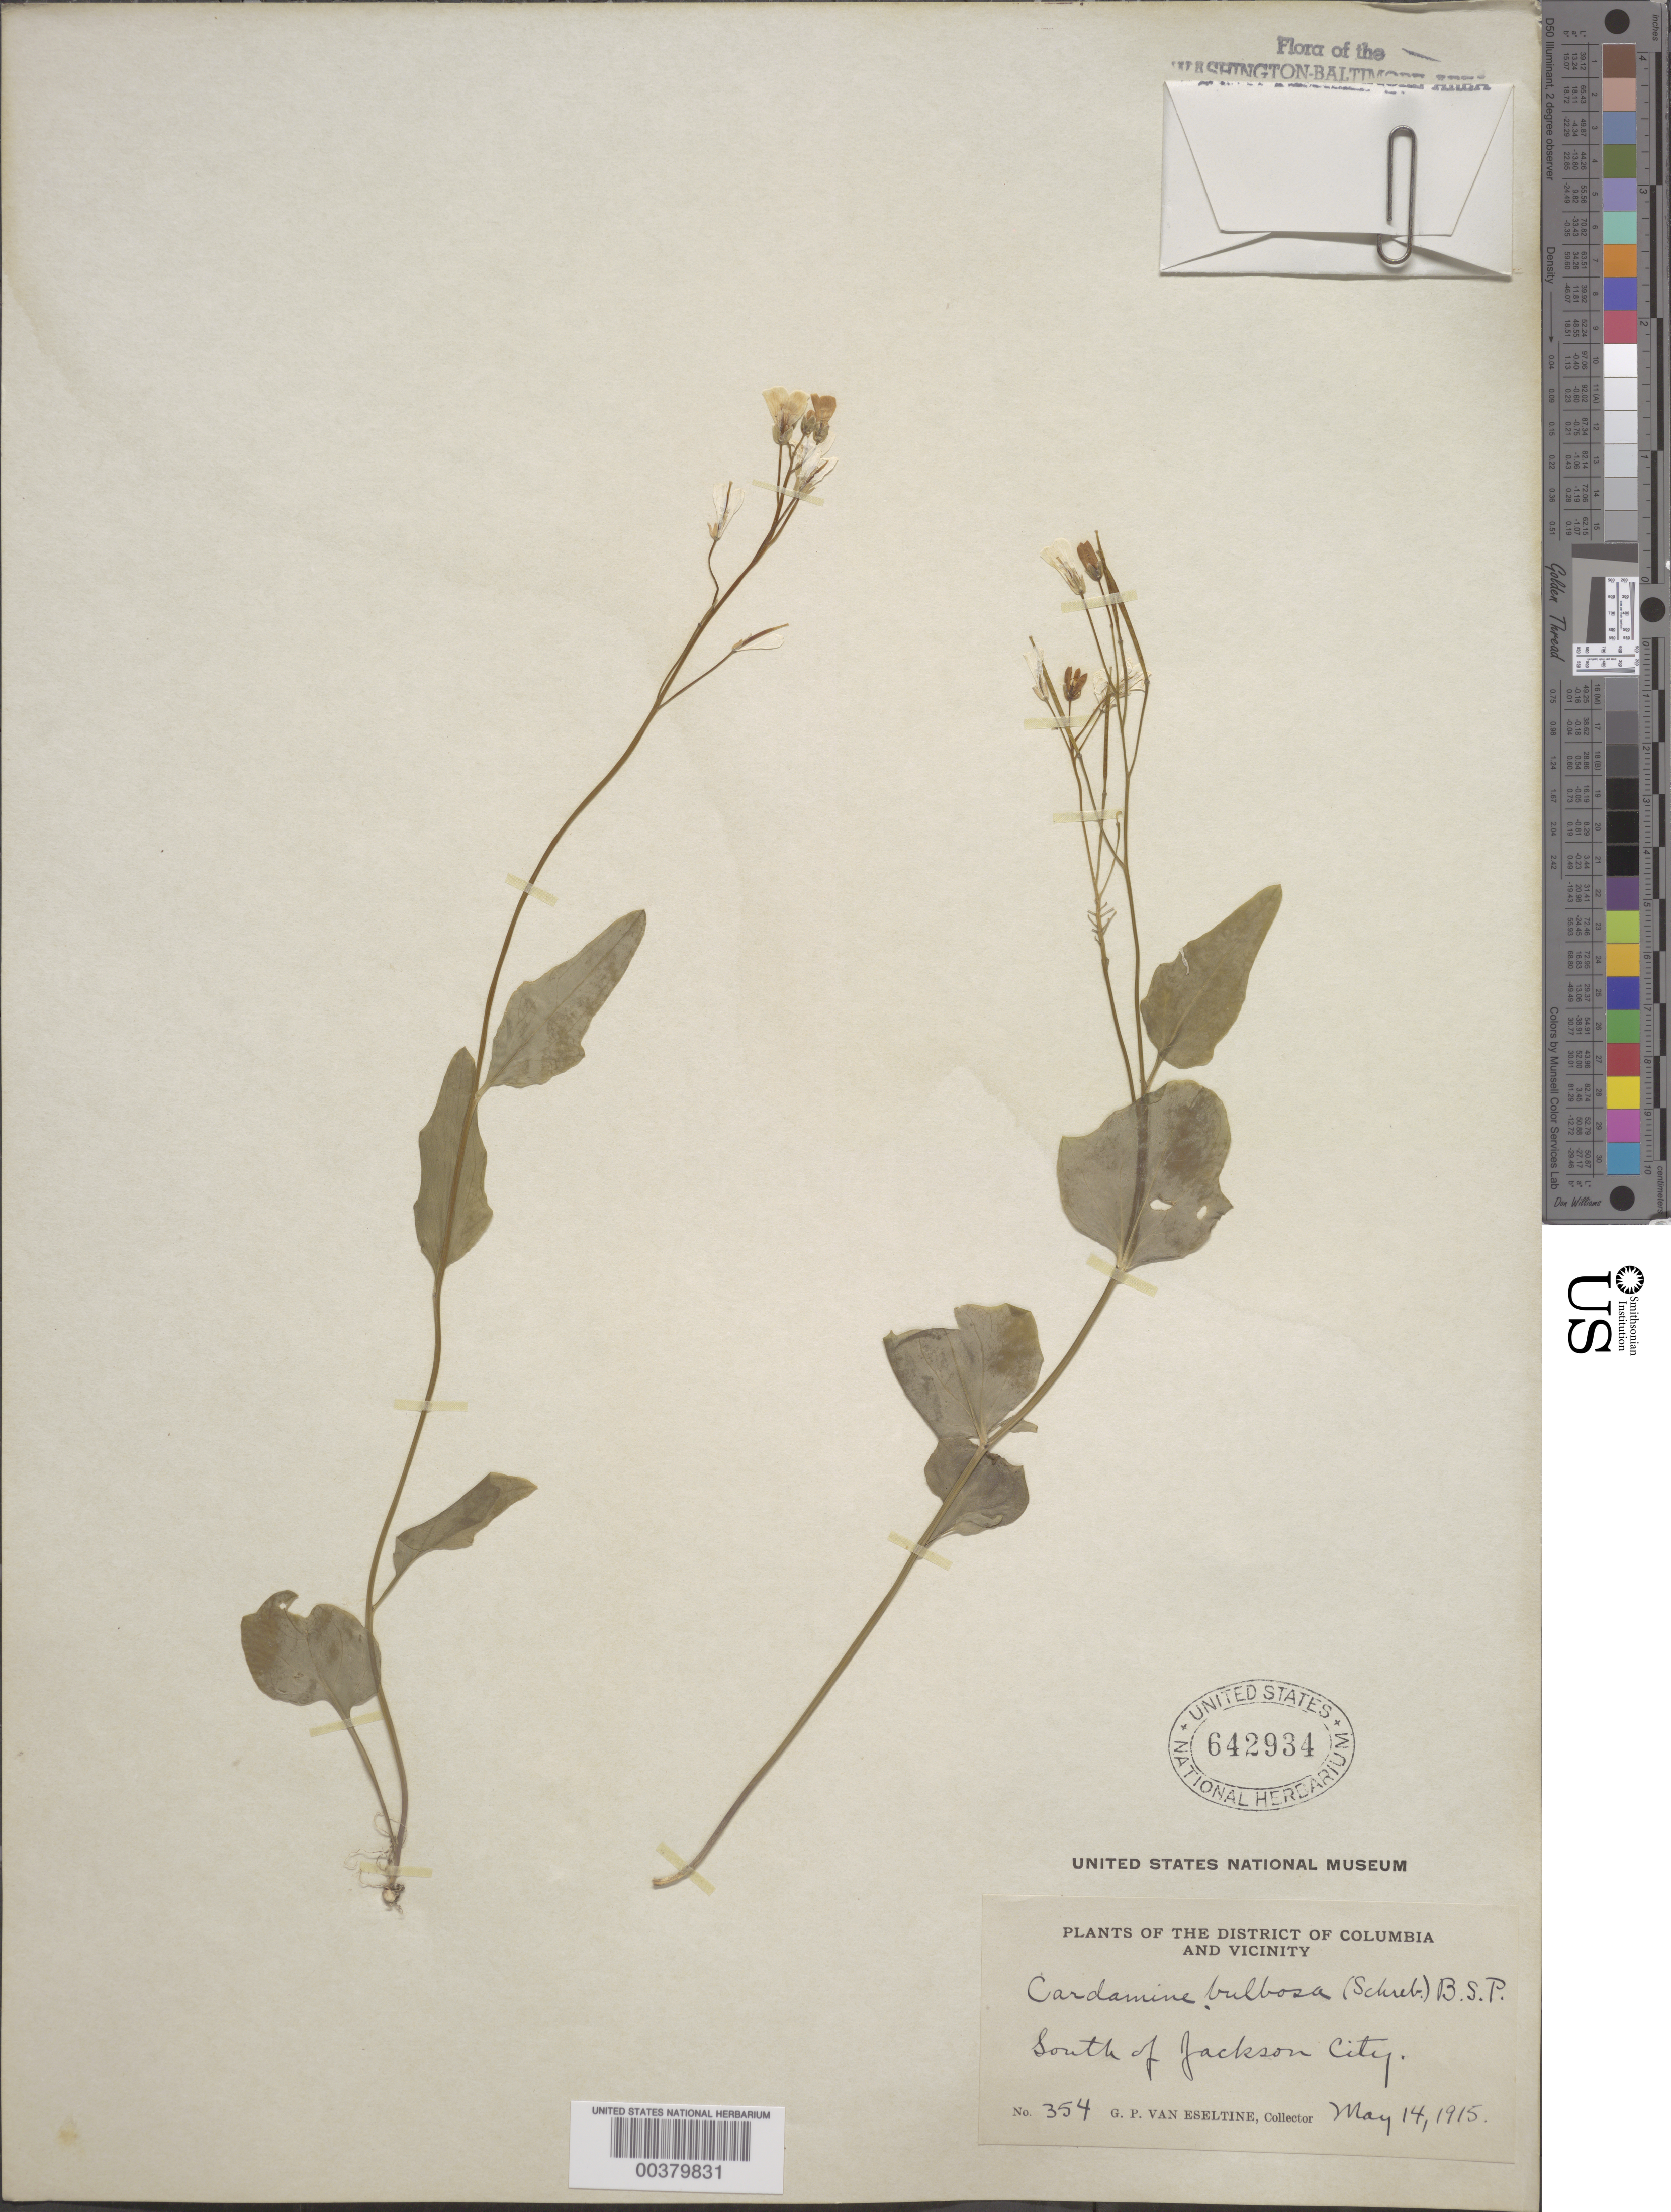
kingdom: Plantae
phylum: Tracheophyta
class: Magnoliopsida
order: Brassicales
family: Brassicaceae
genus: Cardamine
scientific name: Cardamine bulbosa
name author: (Schreb. ex Muhl.) Britton et al.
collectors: G. P. Van Eseltine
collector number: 354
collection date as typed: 14 May 1915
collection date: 1915-05-14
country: United States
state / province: Virginia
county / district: Arlington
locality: South of Jackson City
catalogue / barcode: US 642934